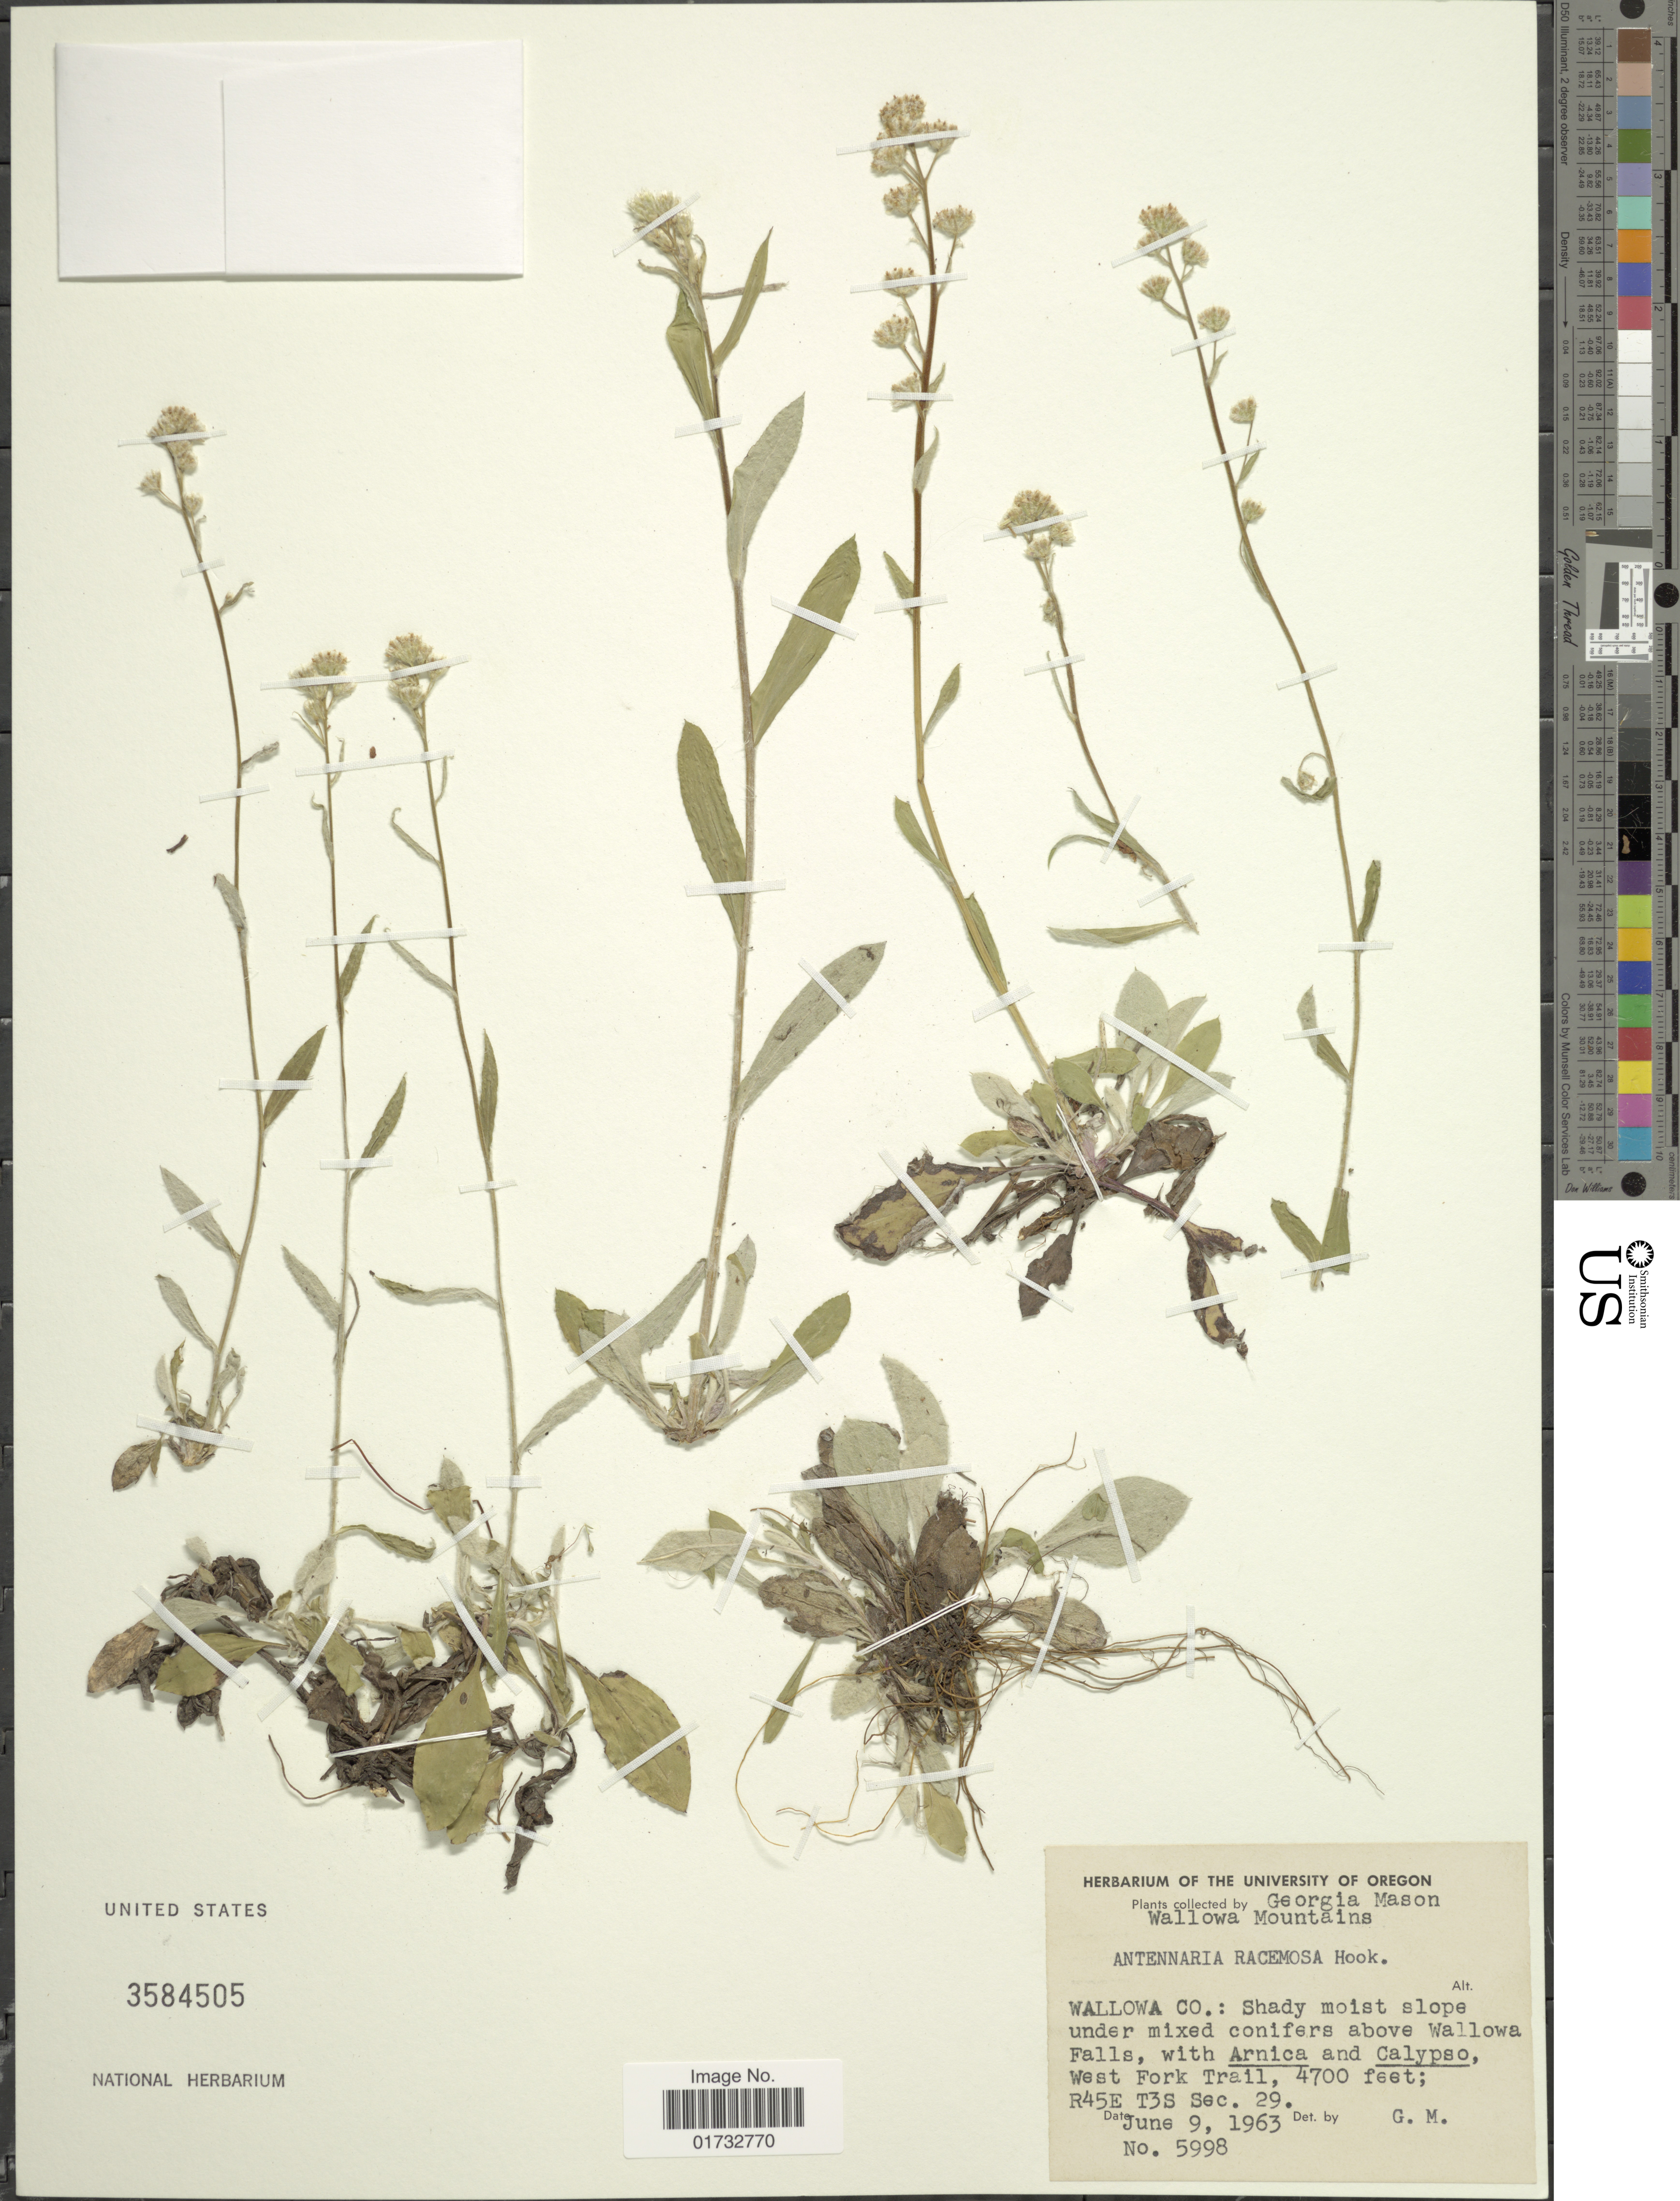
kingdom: Plantae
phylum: Tracheophyta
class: Magnoliopsida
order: Asterales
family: Asteraceae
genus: Antennaria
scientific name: Antennaria racemosa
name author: Hook.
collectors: G. Mason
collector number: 5998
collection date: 1963-06-09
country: United States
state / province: Oregon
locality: Wallowa Mountains. above Wallowa Falls, West Fork Trail. R45E T3S Sec. 29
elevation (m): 1433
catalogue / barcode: US 3584505